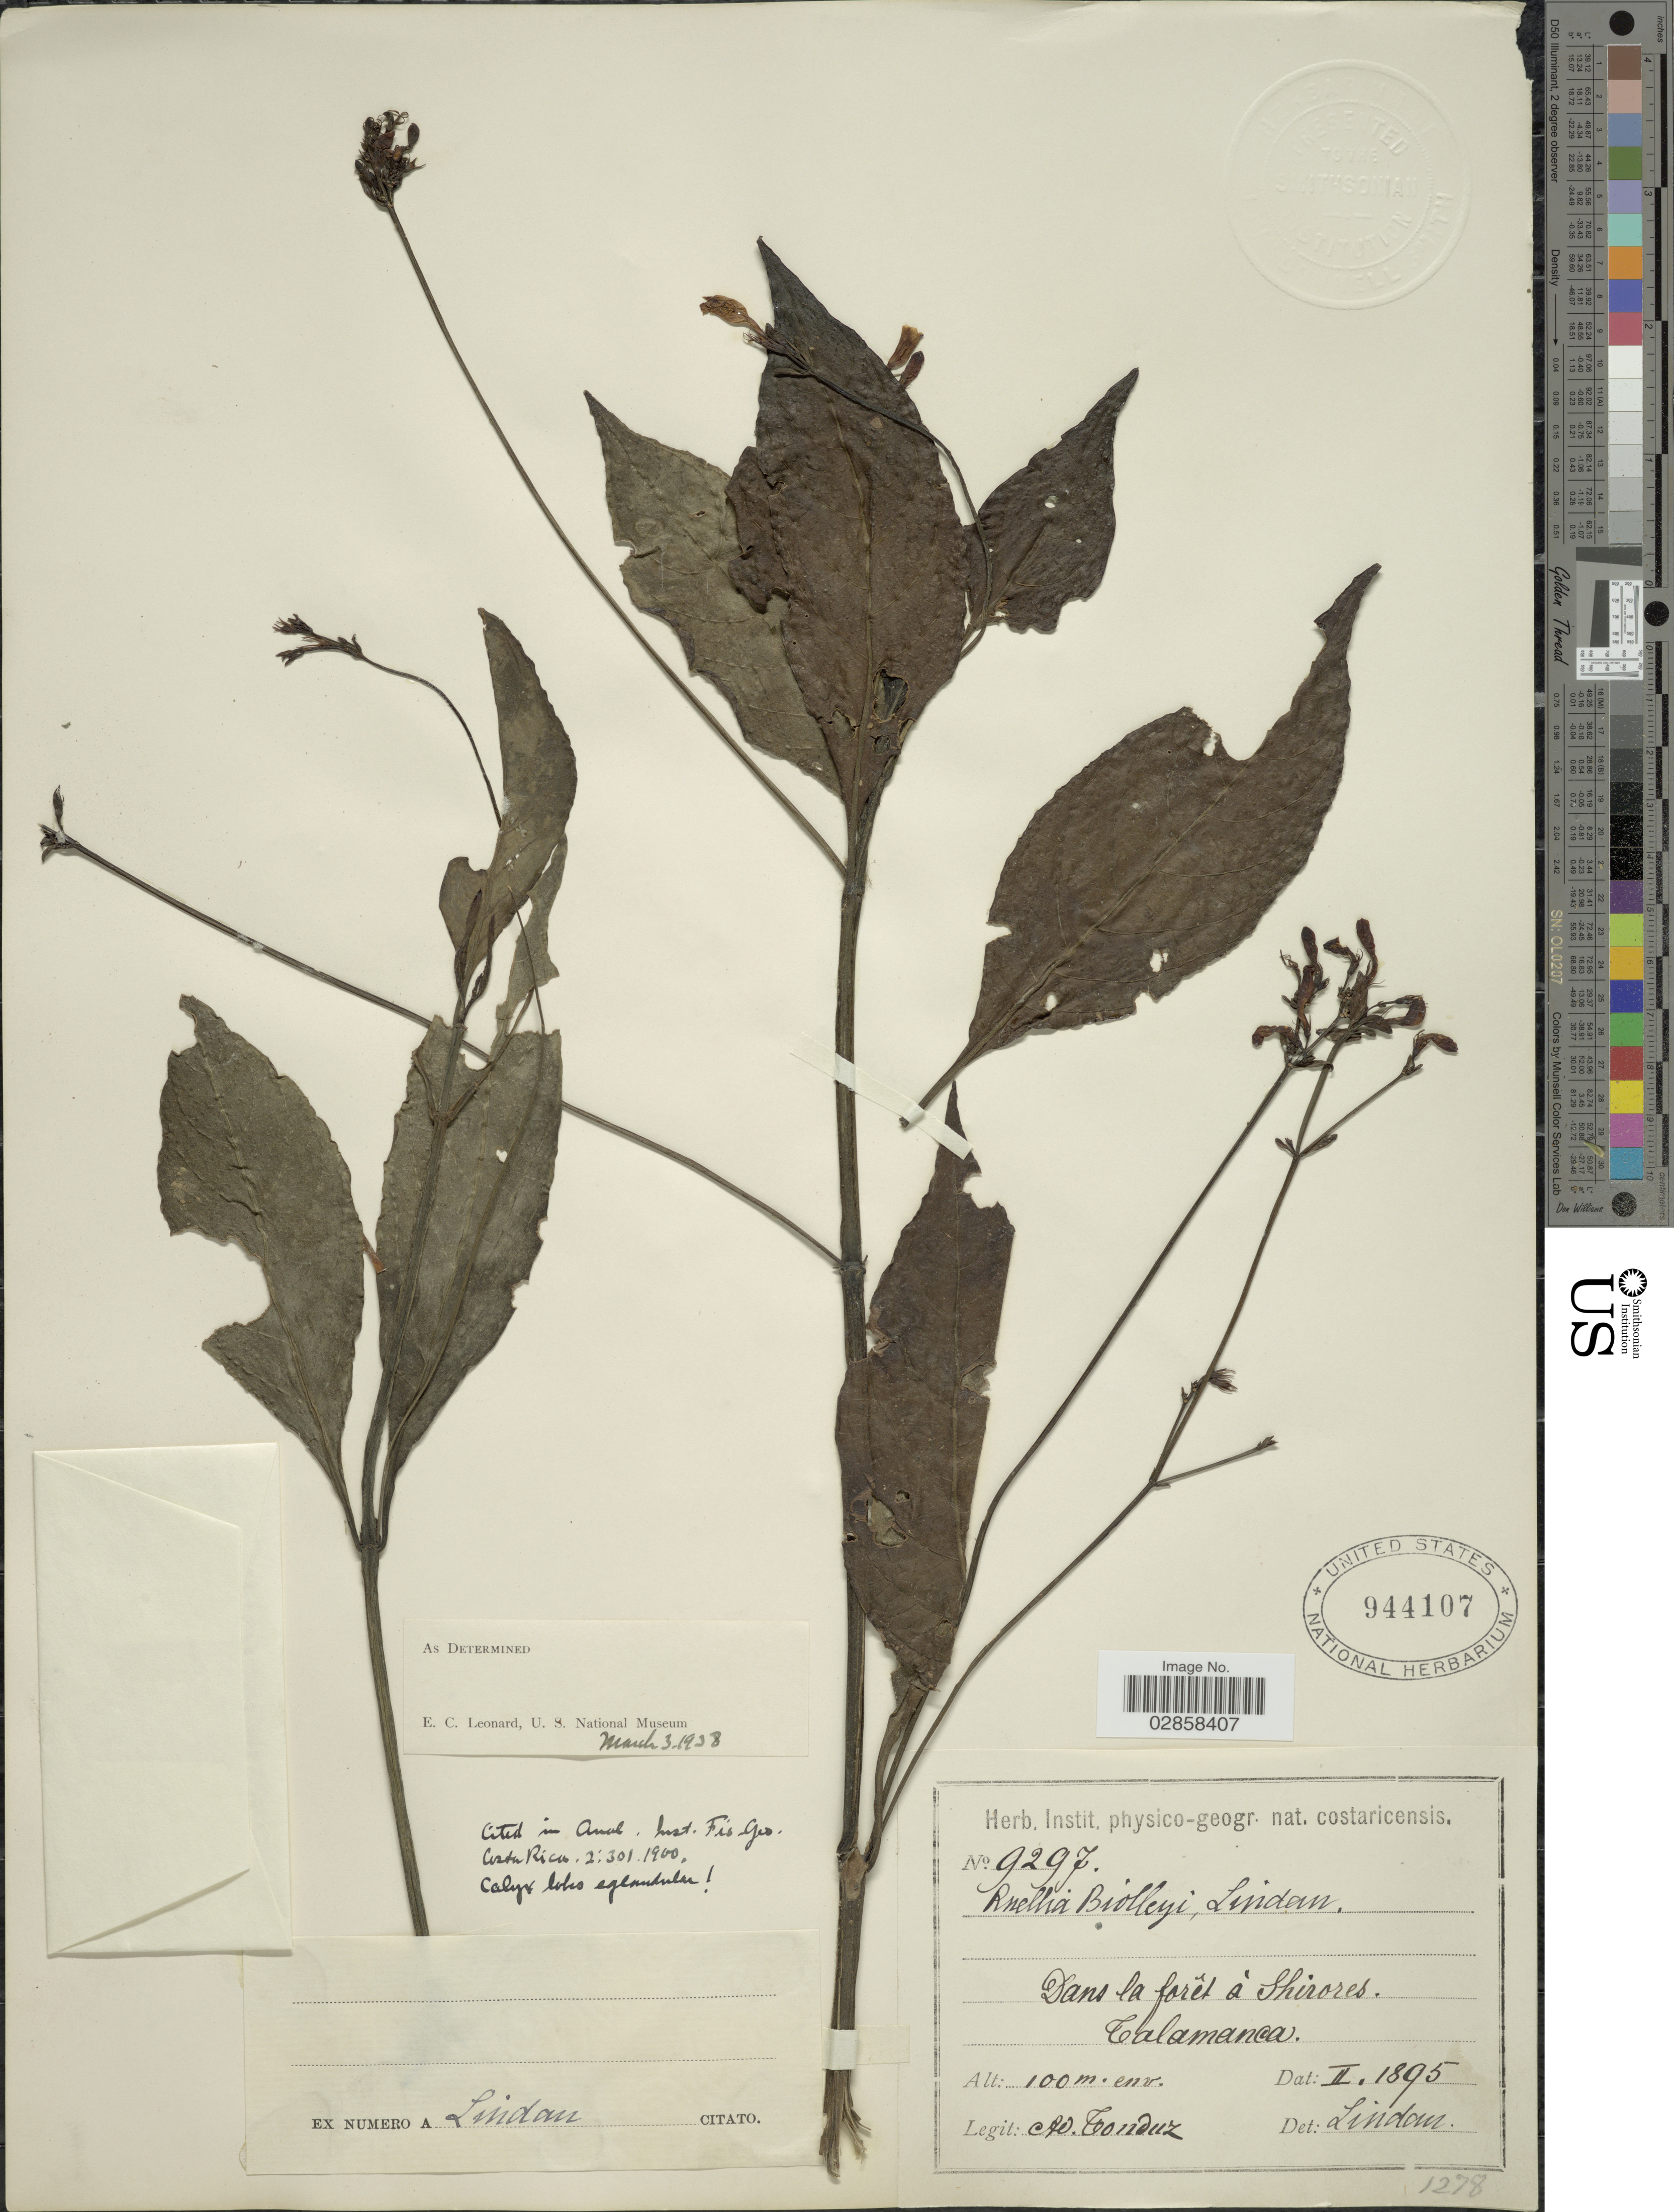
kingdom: Plantae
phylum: Tracheophyta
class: Magnoliopsida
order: Lamiales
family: Acanthaceae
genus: Ruellia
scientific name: Ruellia biolleyi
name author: Lindau in Pittier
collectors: A. Tonduz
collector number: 9297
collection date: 1895-02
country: Costa Rica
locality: Dans la forêt à Shirores. Talamanca.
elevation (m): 100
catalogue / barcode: US 944107